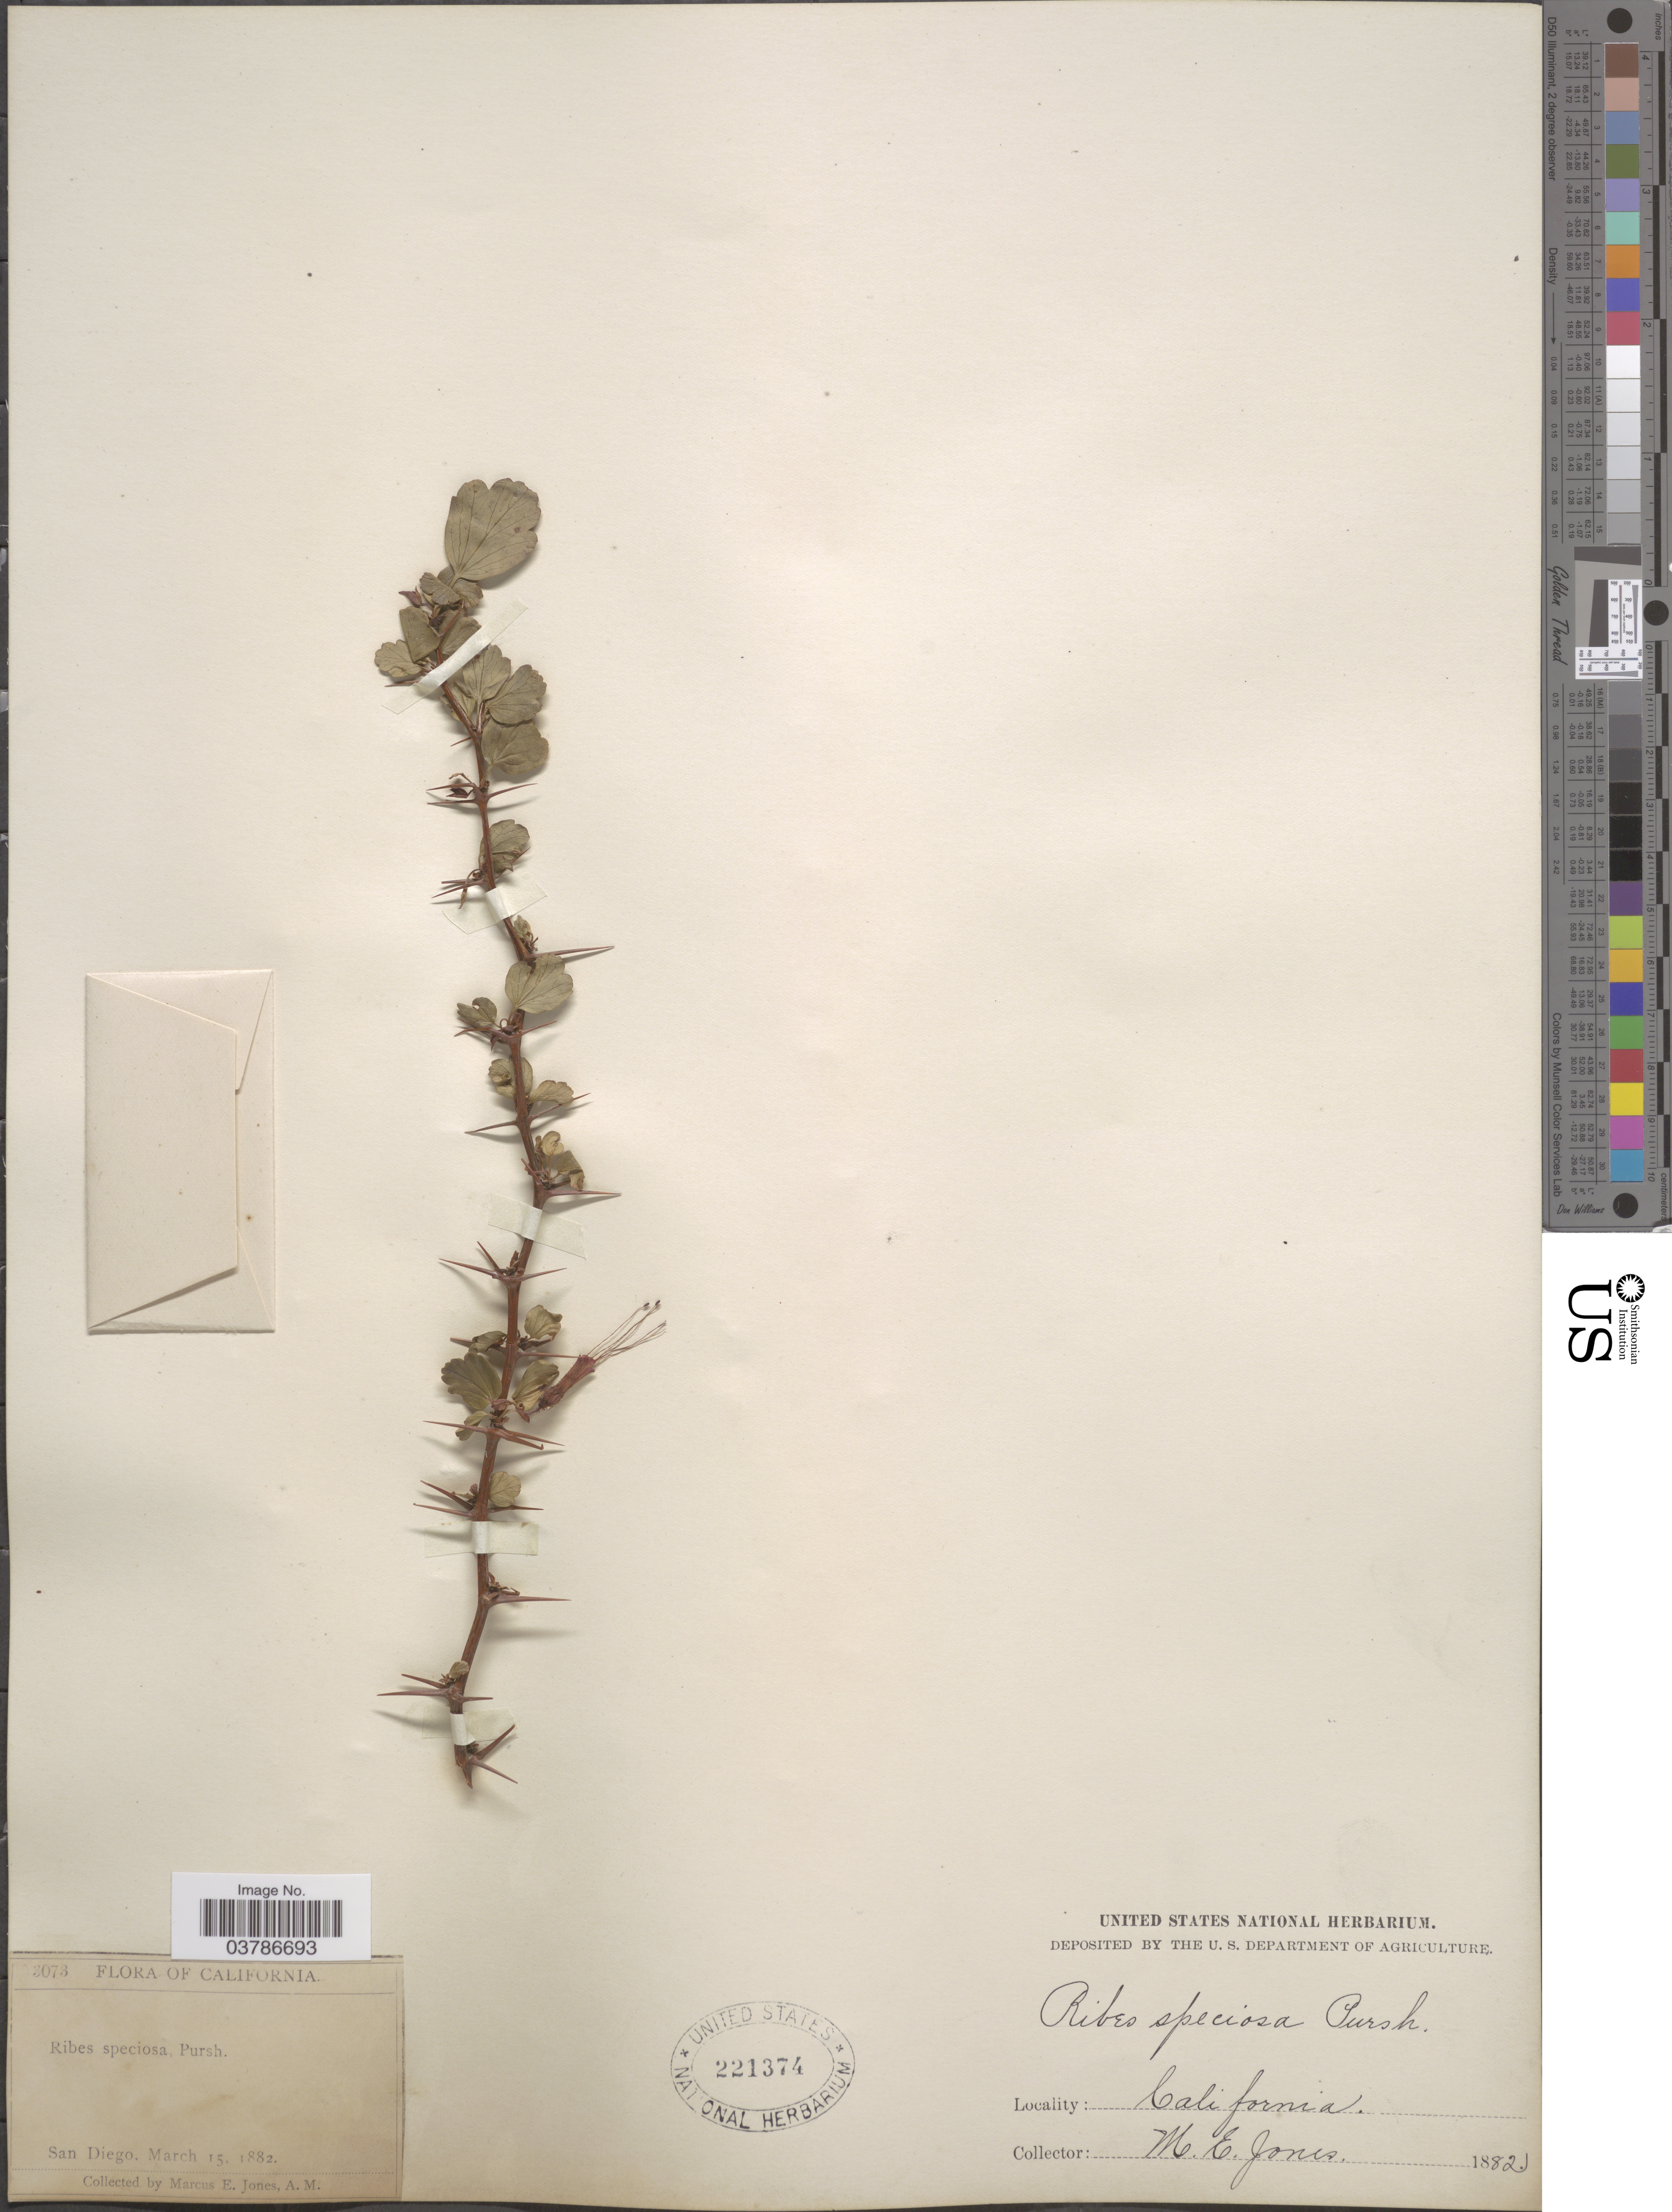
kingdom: Plantae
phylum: Tracheophyta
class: Magnoliopsida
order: Saxifragales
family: Grossulariaceae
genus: Ribes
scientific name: Ribes speciosum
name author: Pursh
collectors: M. E. Jones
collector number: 3073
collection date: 1882-03-15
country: United States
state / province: California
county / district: San Diego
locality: San Diego.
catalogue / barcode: US 221374